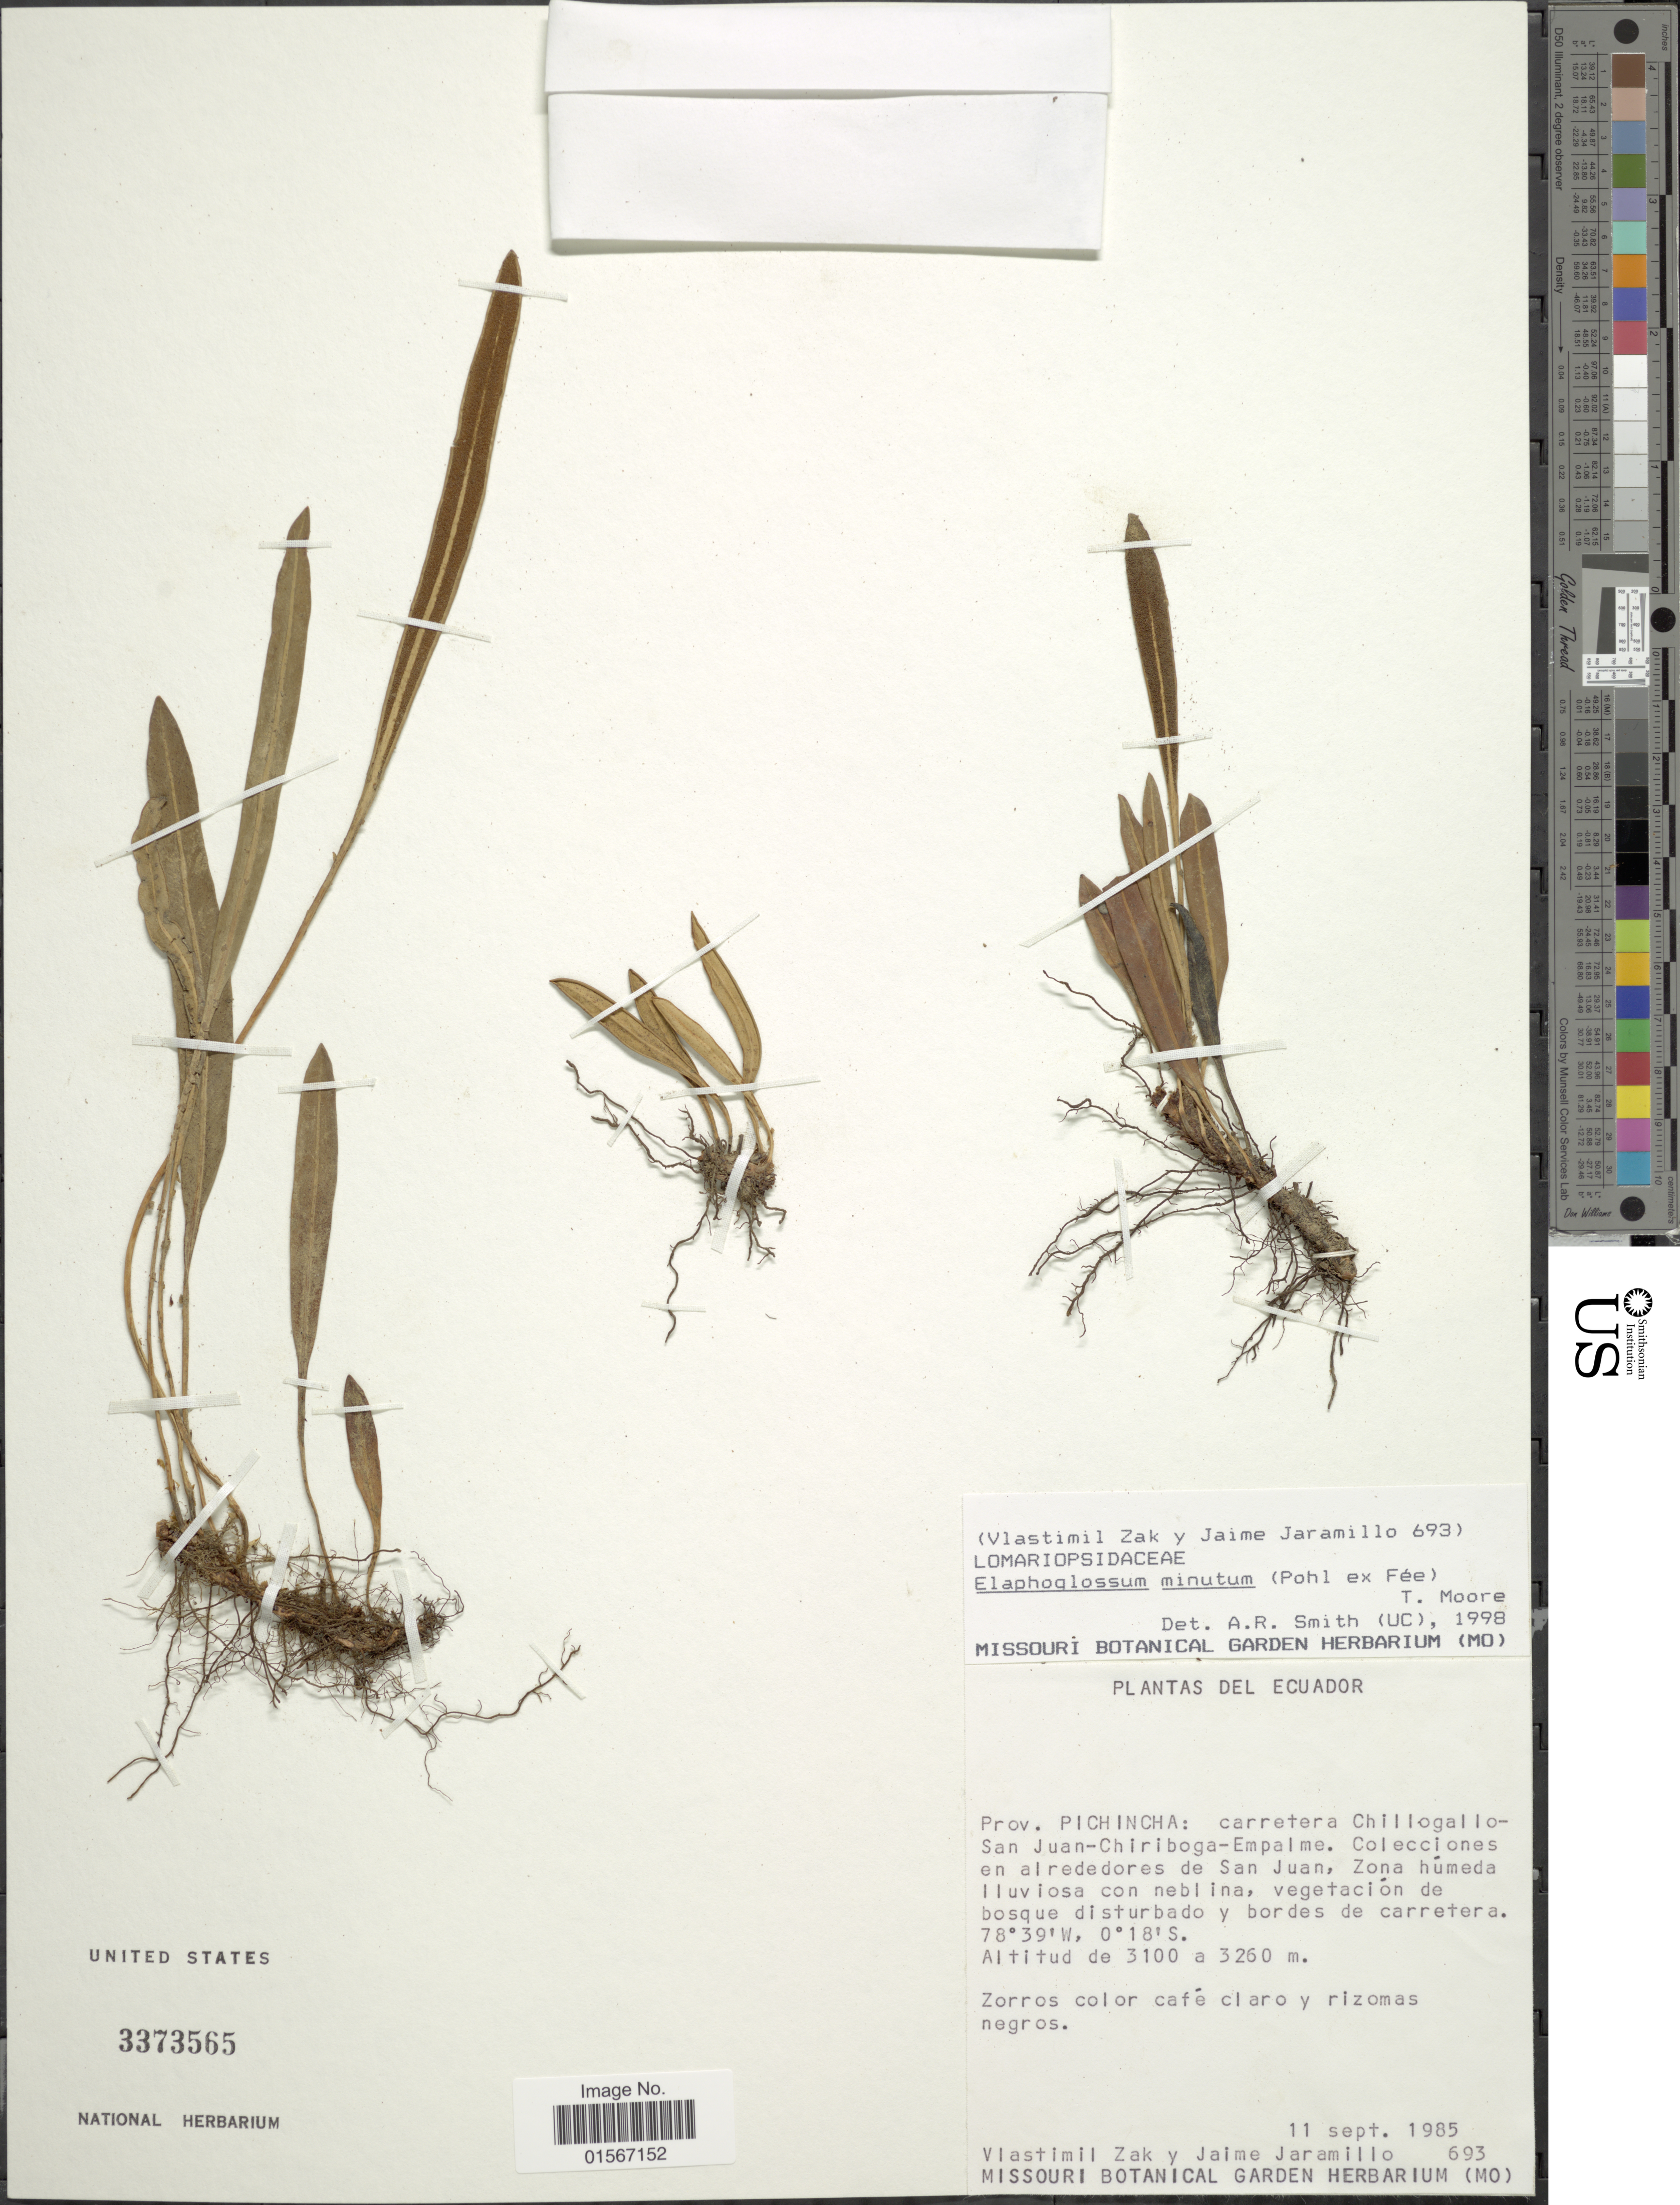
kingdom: Plantae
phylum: Tracheophyta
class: Polypodiopsida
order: Polypodiales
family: Dryopteridaceae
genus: Elaphoglossum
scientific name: Elaphoglossum minutum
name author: (Pohl ex Fée) T. Moore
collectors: V. Zak & J. Jaramillo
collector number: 693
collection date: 1985-09-11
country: Ecuador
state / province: Pichincha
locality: Ecuador, Prov. Pichincha: carretrea Chillogallo Sab Juan-Chiriboga-Empalme. Colecciones en alrededores de San Juan.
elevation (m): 3100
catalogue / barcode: US 3373565